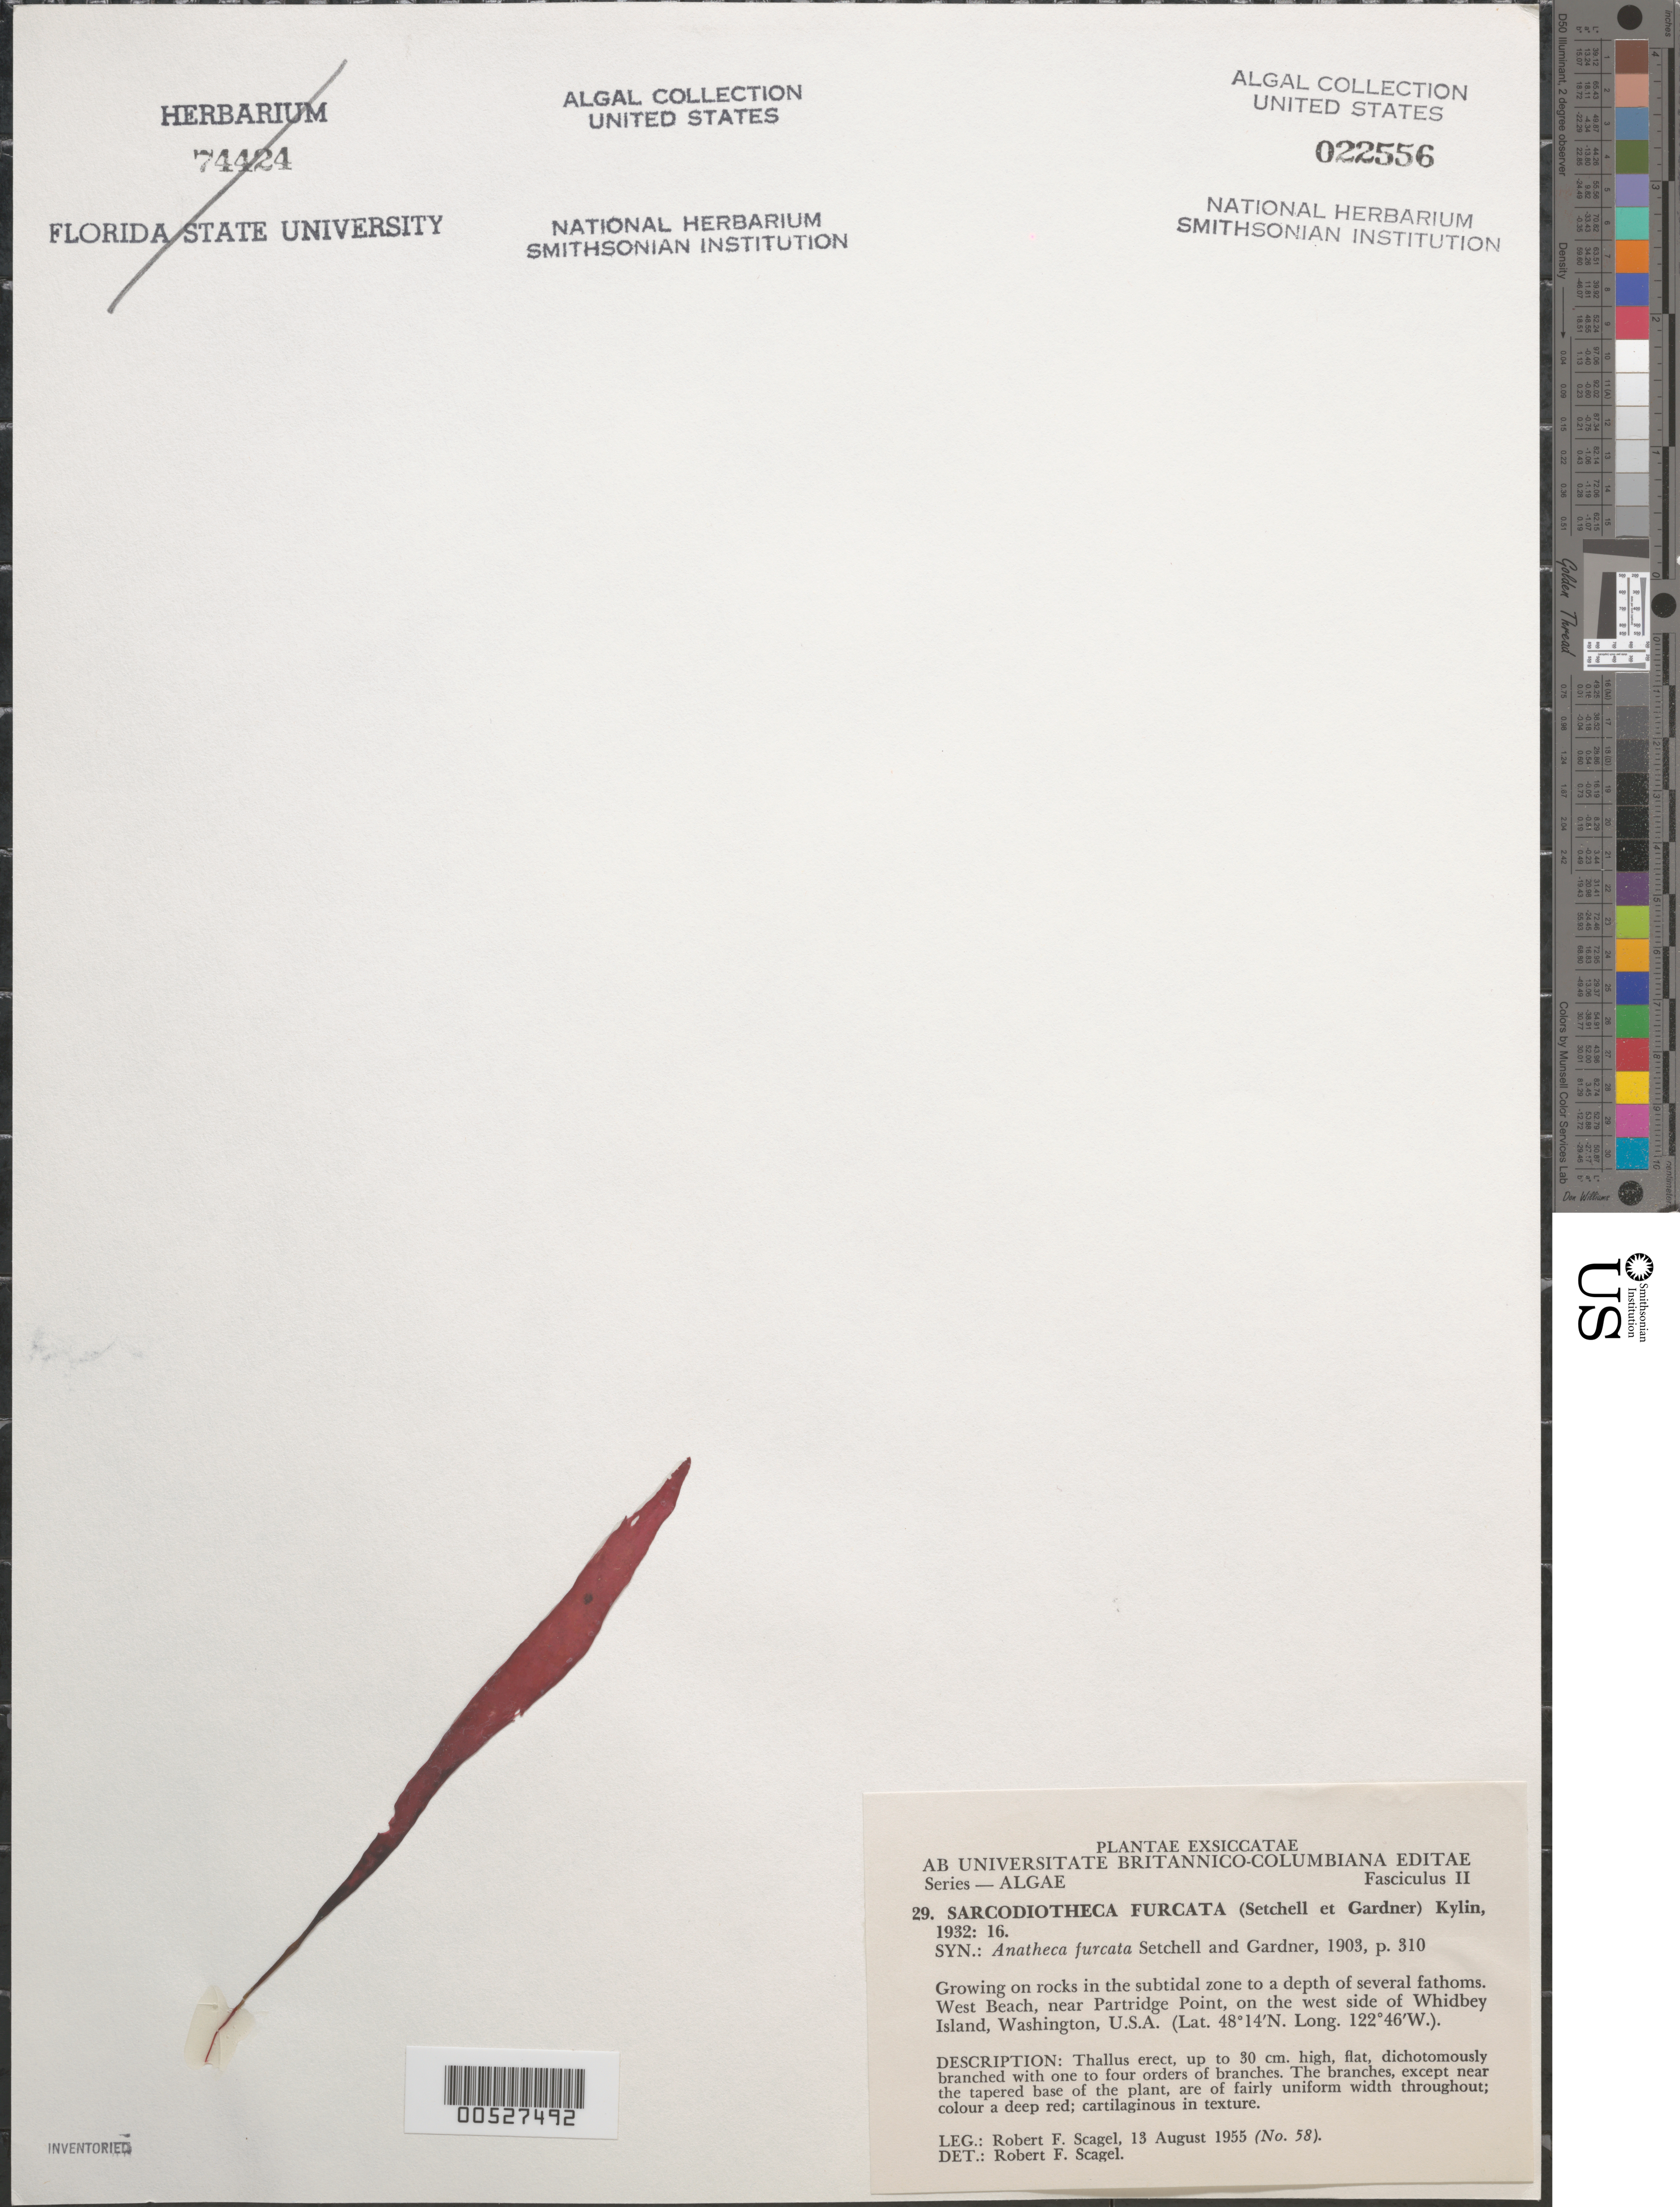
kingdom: Plantae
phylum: Rhodophyta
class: Florideophyceae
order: Gigartinales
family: Solieriaceae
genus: Sarcodiotheca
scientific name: Sarcodiotheca furcata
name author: (Setch. & N.L. Gardner) Kylin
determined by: Scagel, R. F.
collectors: R. F. Scagel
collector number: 58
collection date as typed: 13 Aug 1955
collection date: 1955-08-13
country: United States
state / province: Washington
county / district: Island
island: Whidbey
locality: West Beach, near Partridge Point, west part of island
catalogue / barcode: US 22556